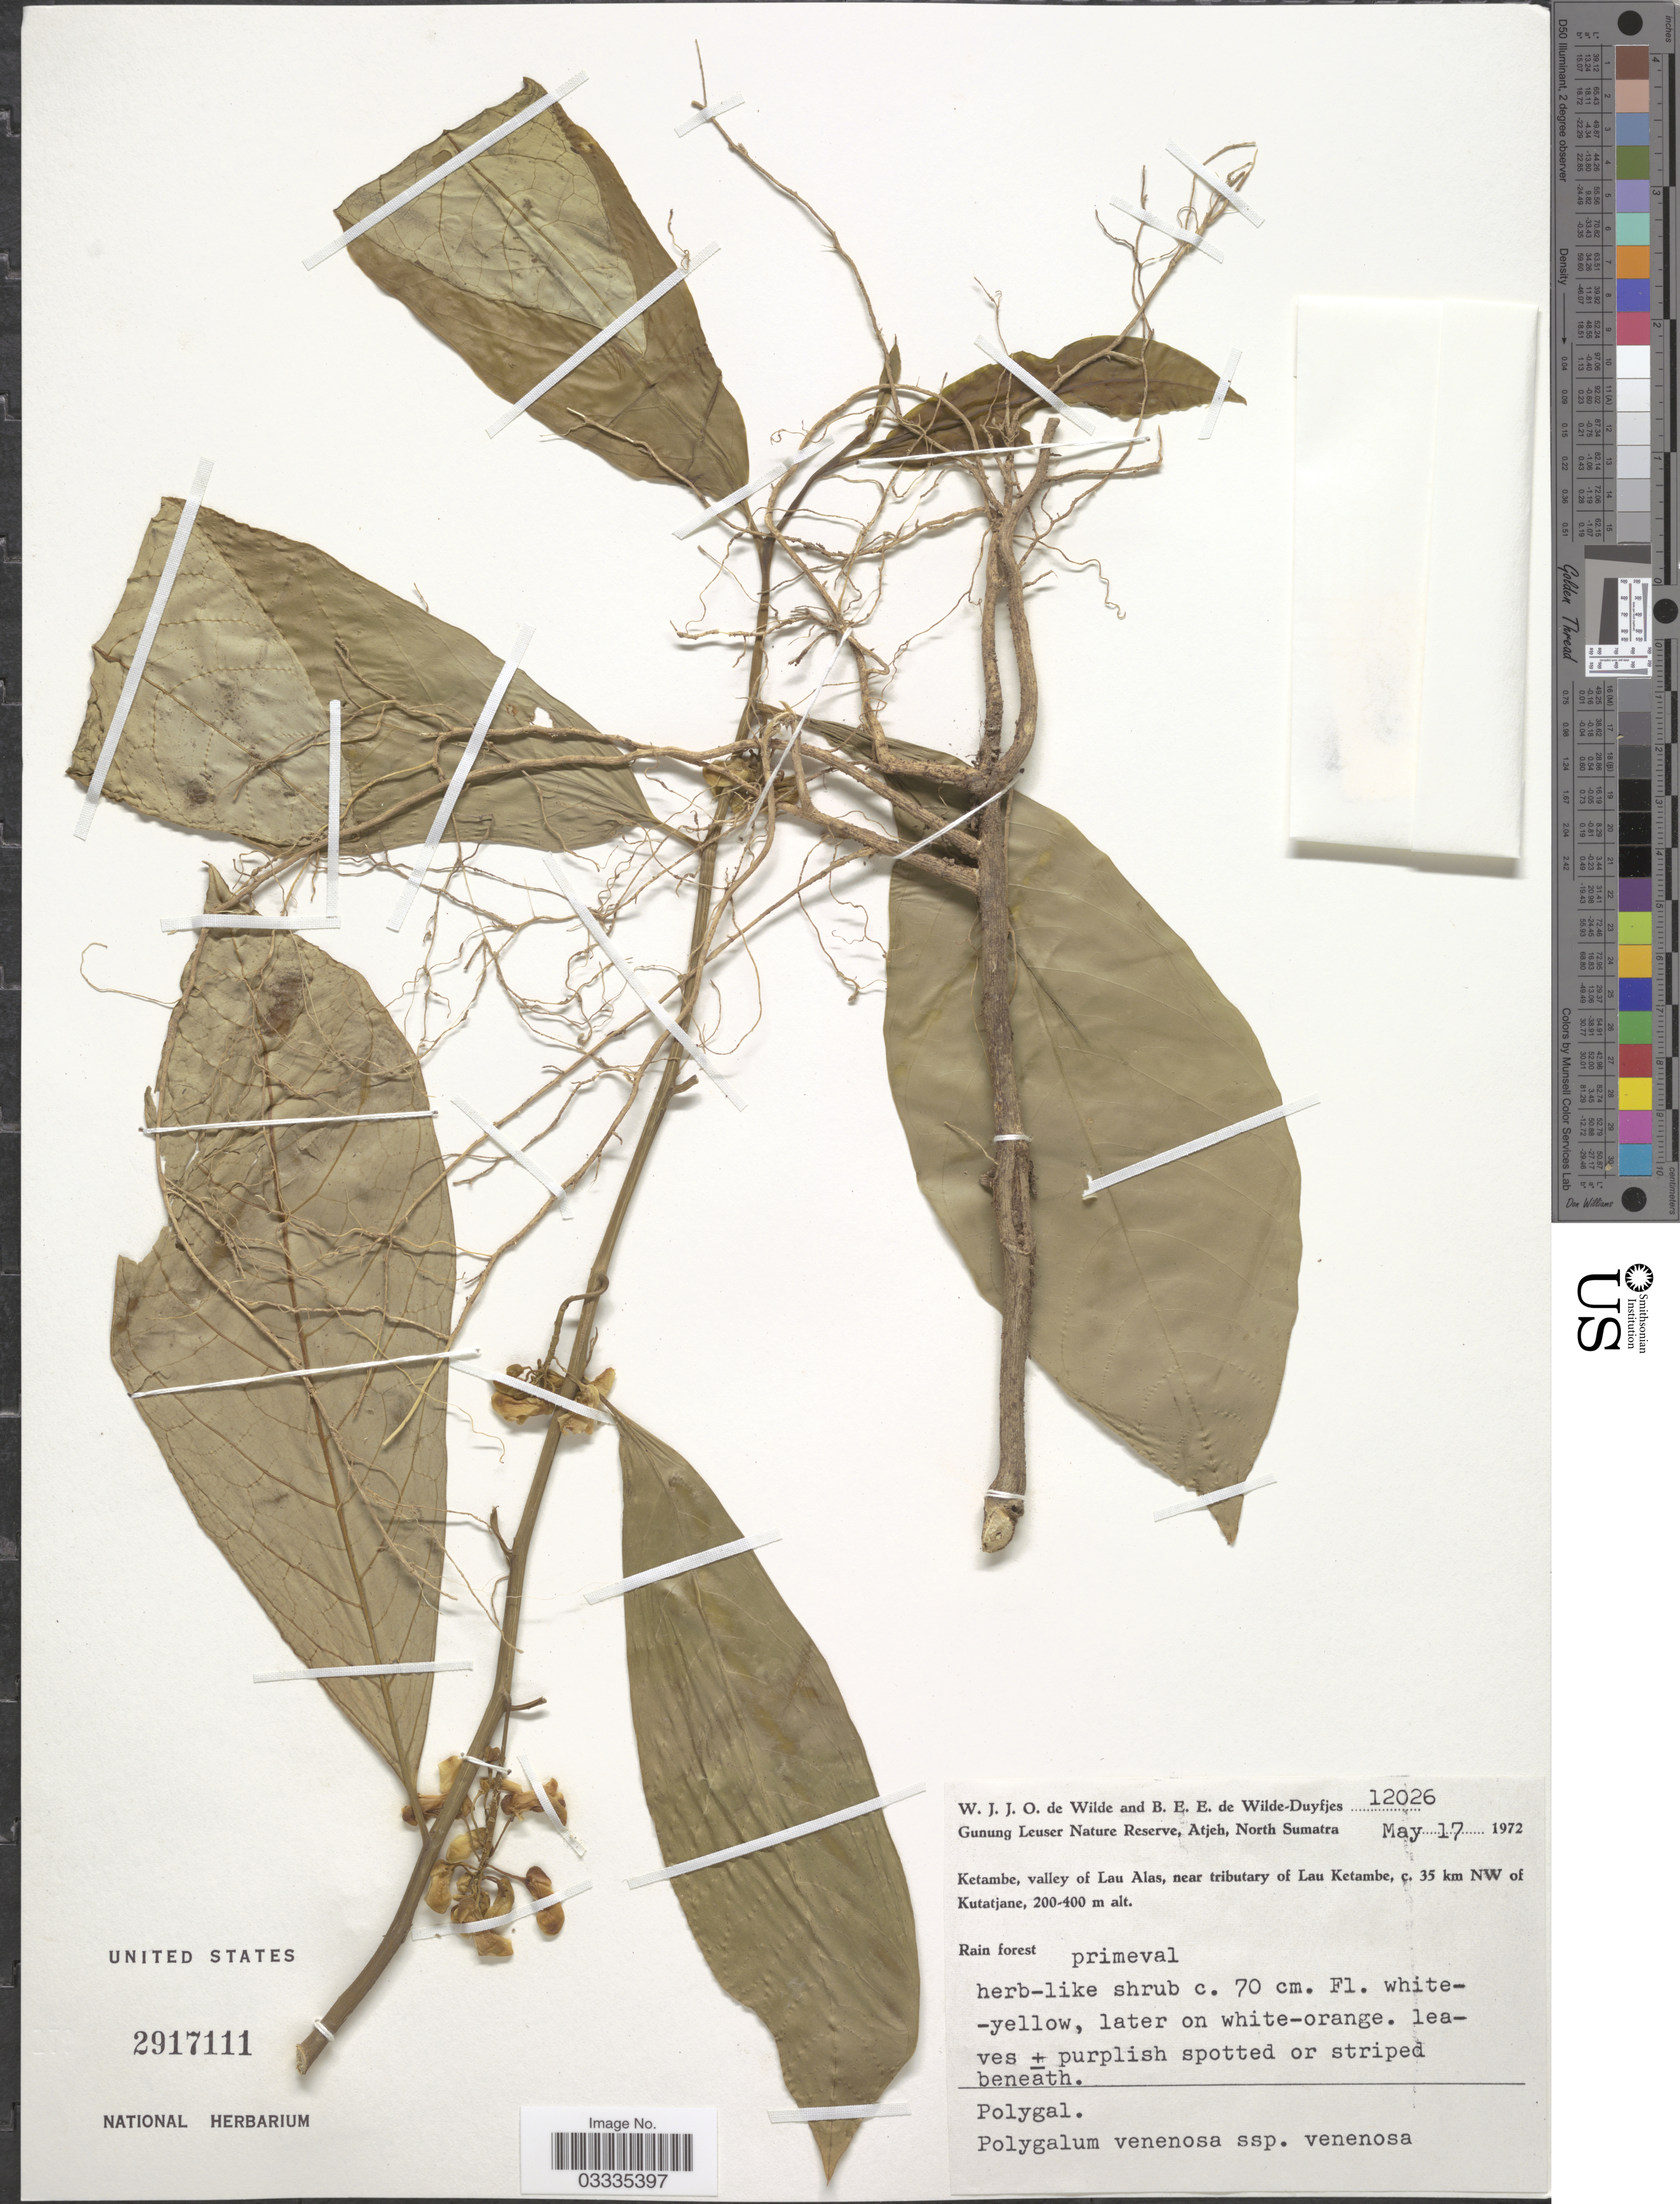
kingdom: Plantae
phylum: Tracheophyta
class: Magnoliopsida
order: Fabales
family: Polygalaceae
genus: Polygala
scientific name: Polygala venenosa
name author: Juss. ex Poir.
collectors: W. J. de Wilde & B. E. de Wilde-Duyfjes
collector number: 12026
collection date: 1972-05-17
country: Indonesia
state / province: Sumatra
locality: Gunung Leuser Nature Reserve, Atjeh, North Sumatra. Ketambe; valley of Lau Alas, near tributary of Lau Ketambe, c. 35 km NW of Kutatjane.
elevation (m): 200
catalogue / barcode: US 2917111